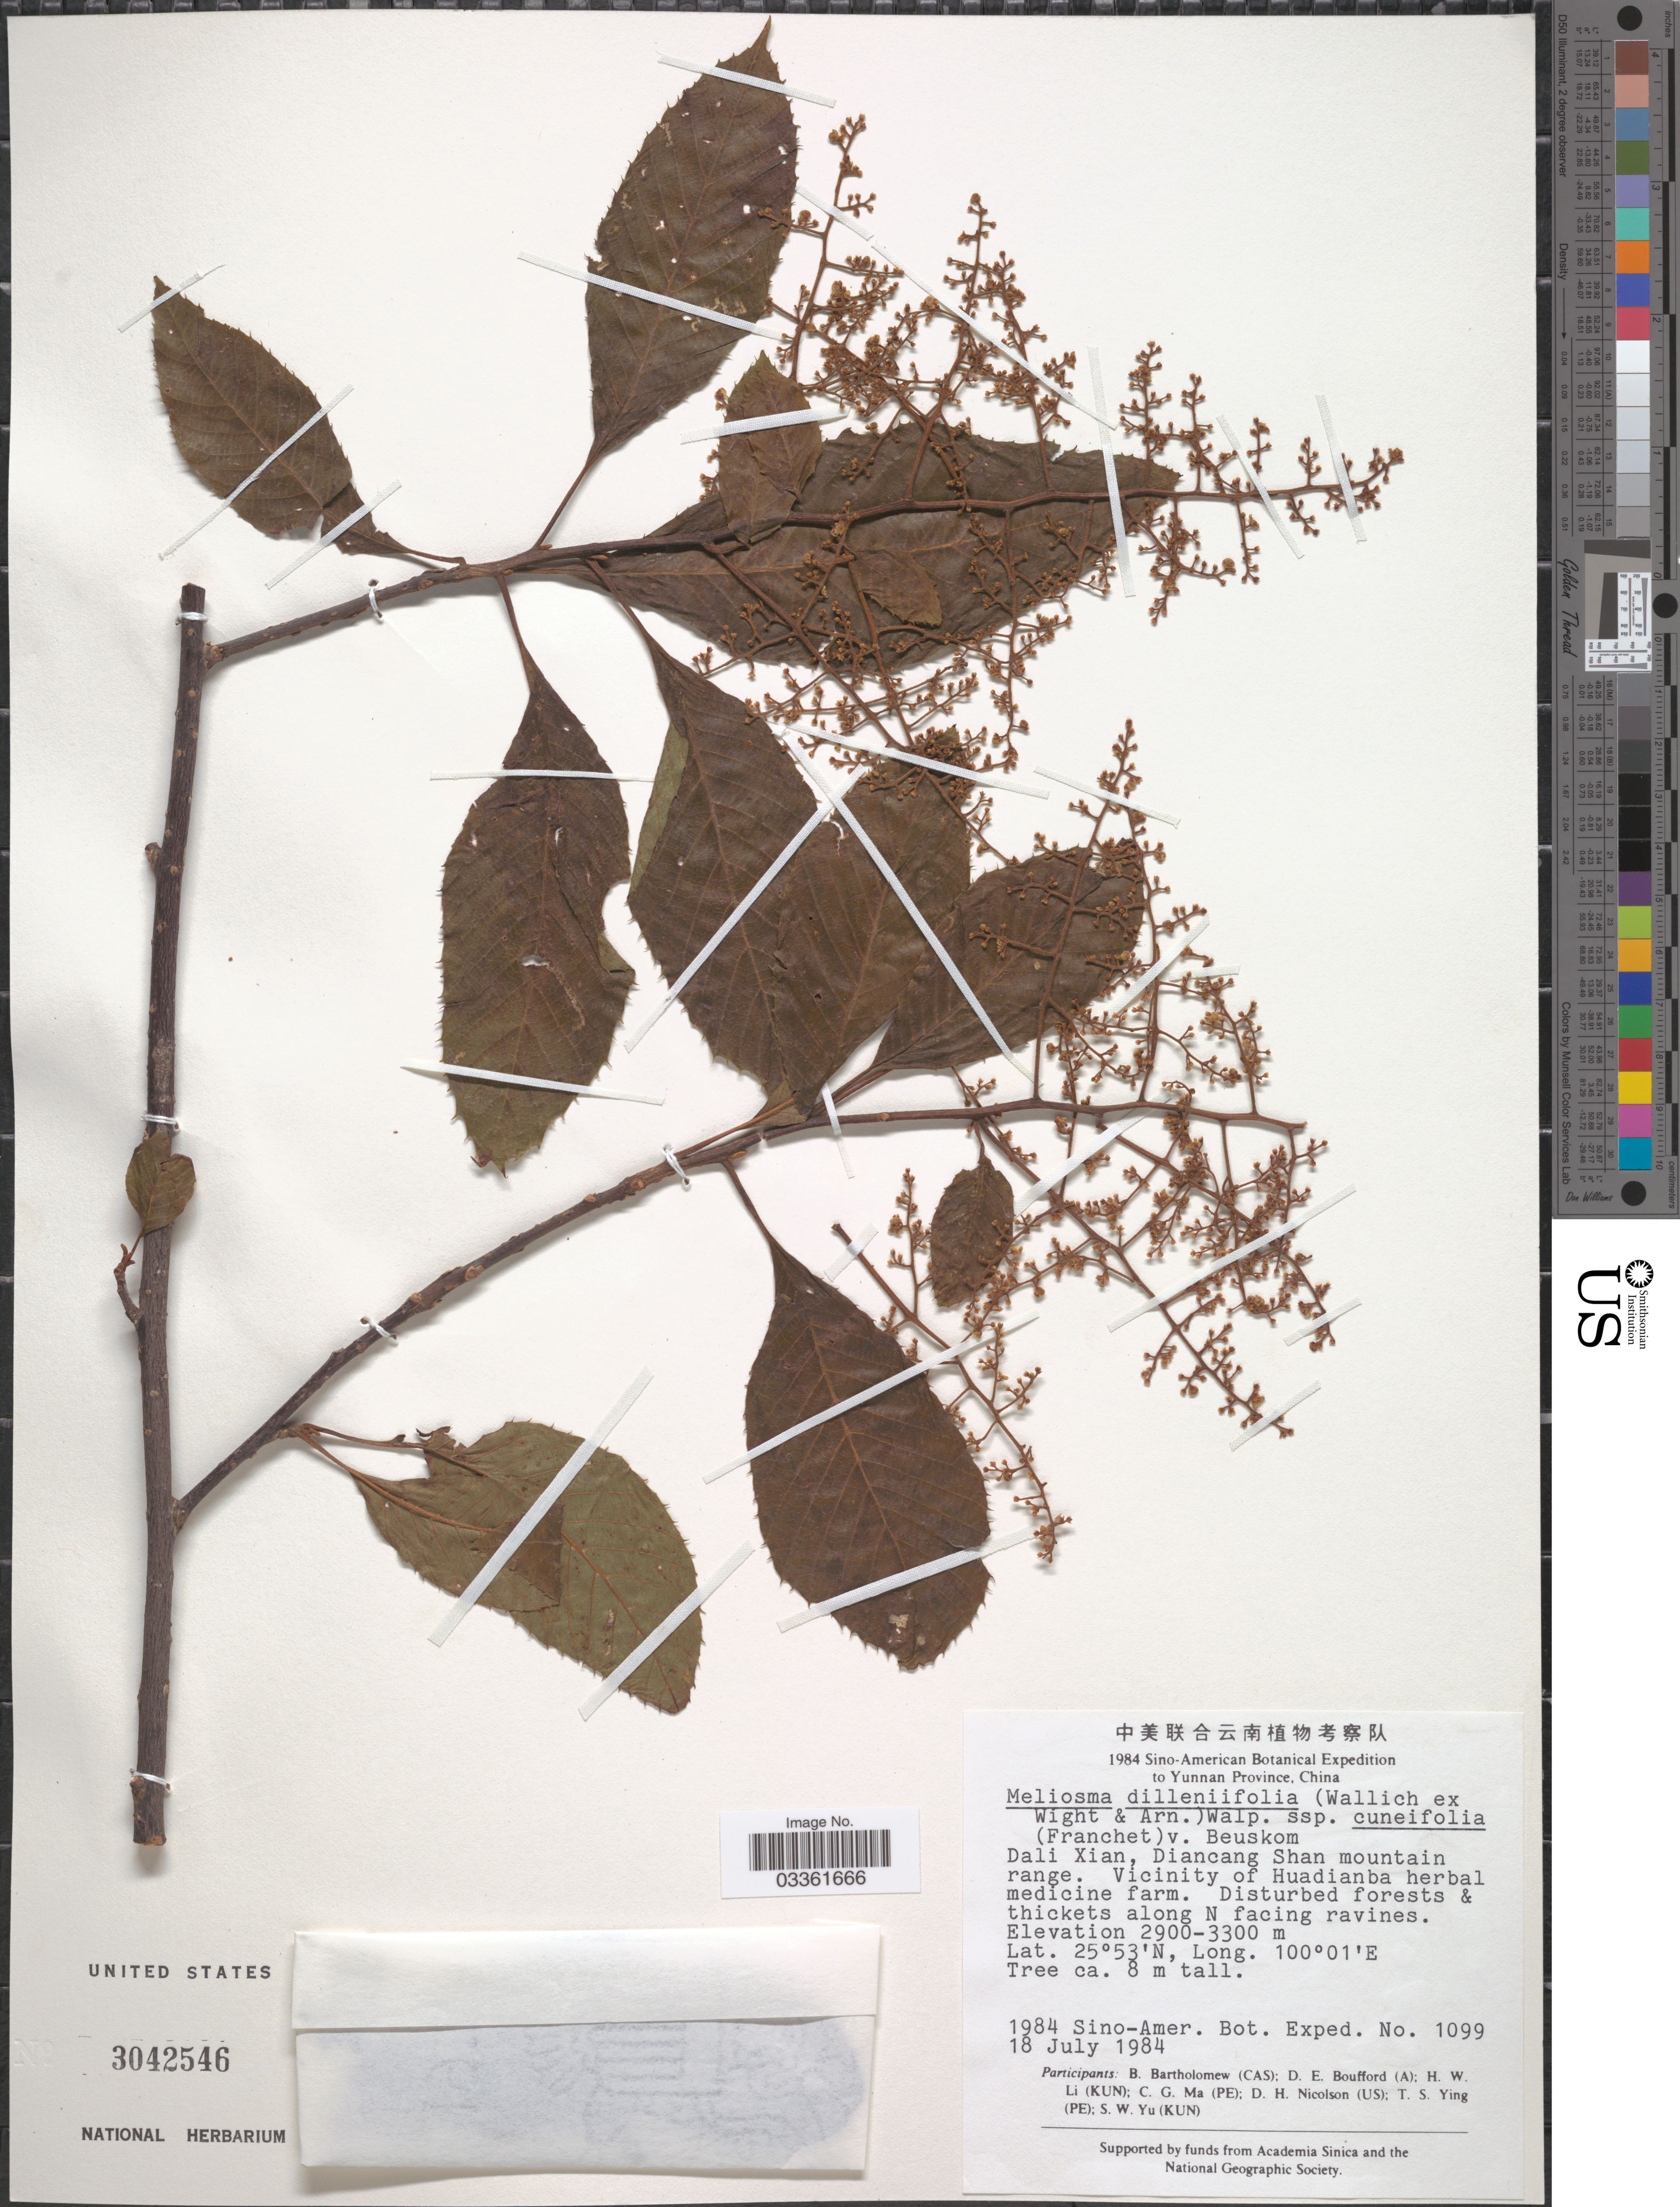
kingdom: Plantae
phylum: Tracheophyta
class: Magnoliopsida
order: Proteales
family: Sabiaceae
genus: Meliosma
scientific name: Meliosma dilleniifolia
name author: (Wall. ex Wight & Arn.) Walp.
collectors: Sino-Amer. Bot. Exped. 1984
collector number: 1099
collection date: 1984-07-18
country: China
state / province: Yunnan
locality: Dali Xian, Diancang Shan mountain range. Vicinity of Huadianba herbal medicine farm. Disturbed forests & thickets along N facing ravines.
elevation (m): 2900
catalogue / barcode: US 3042546